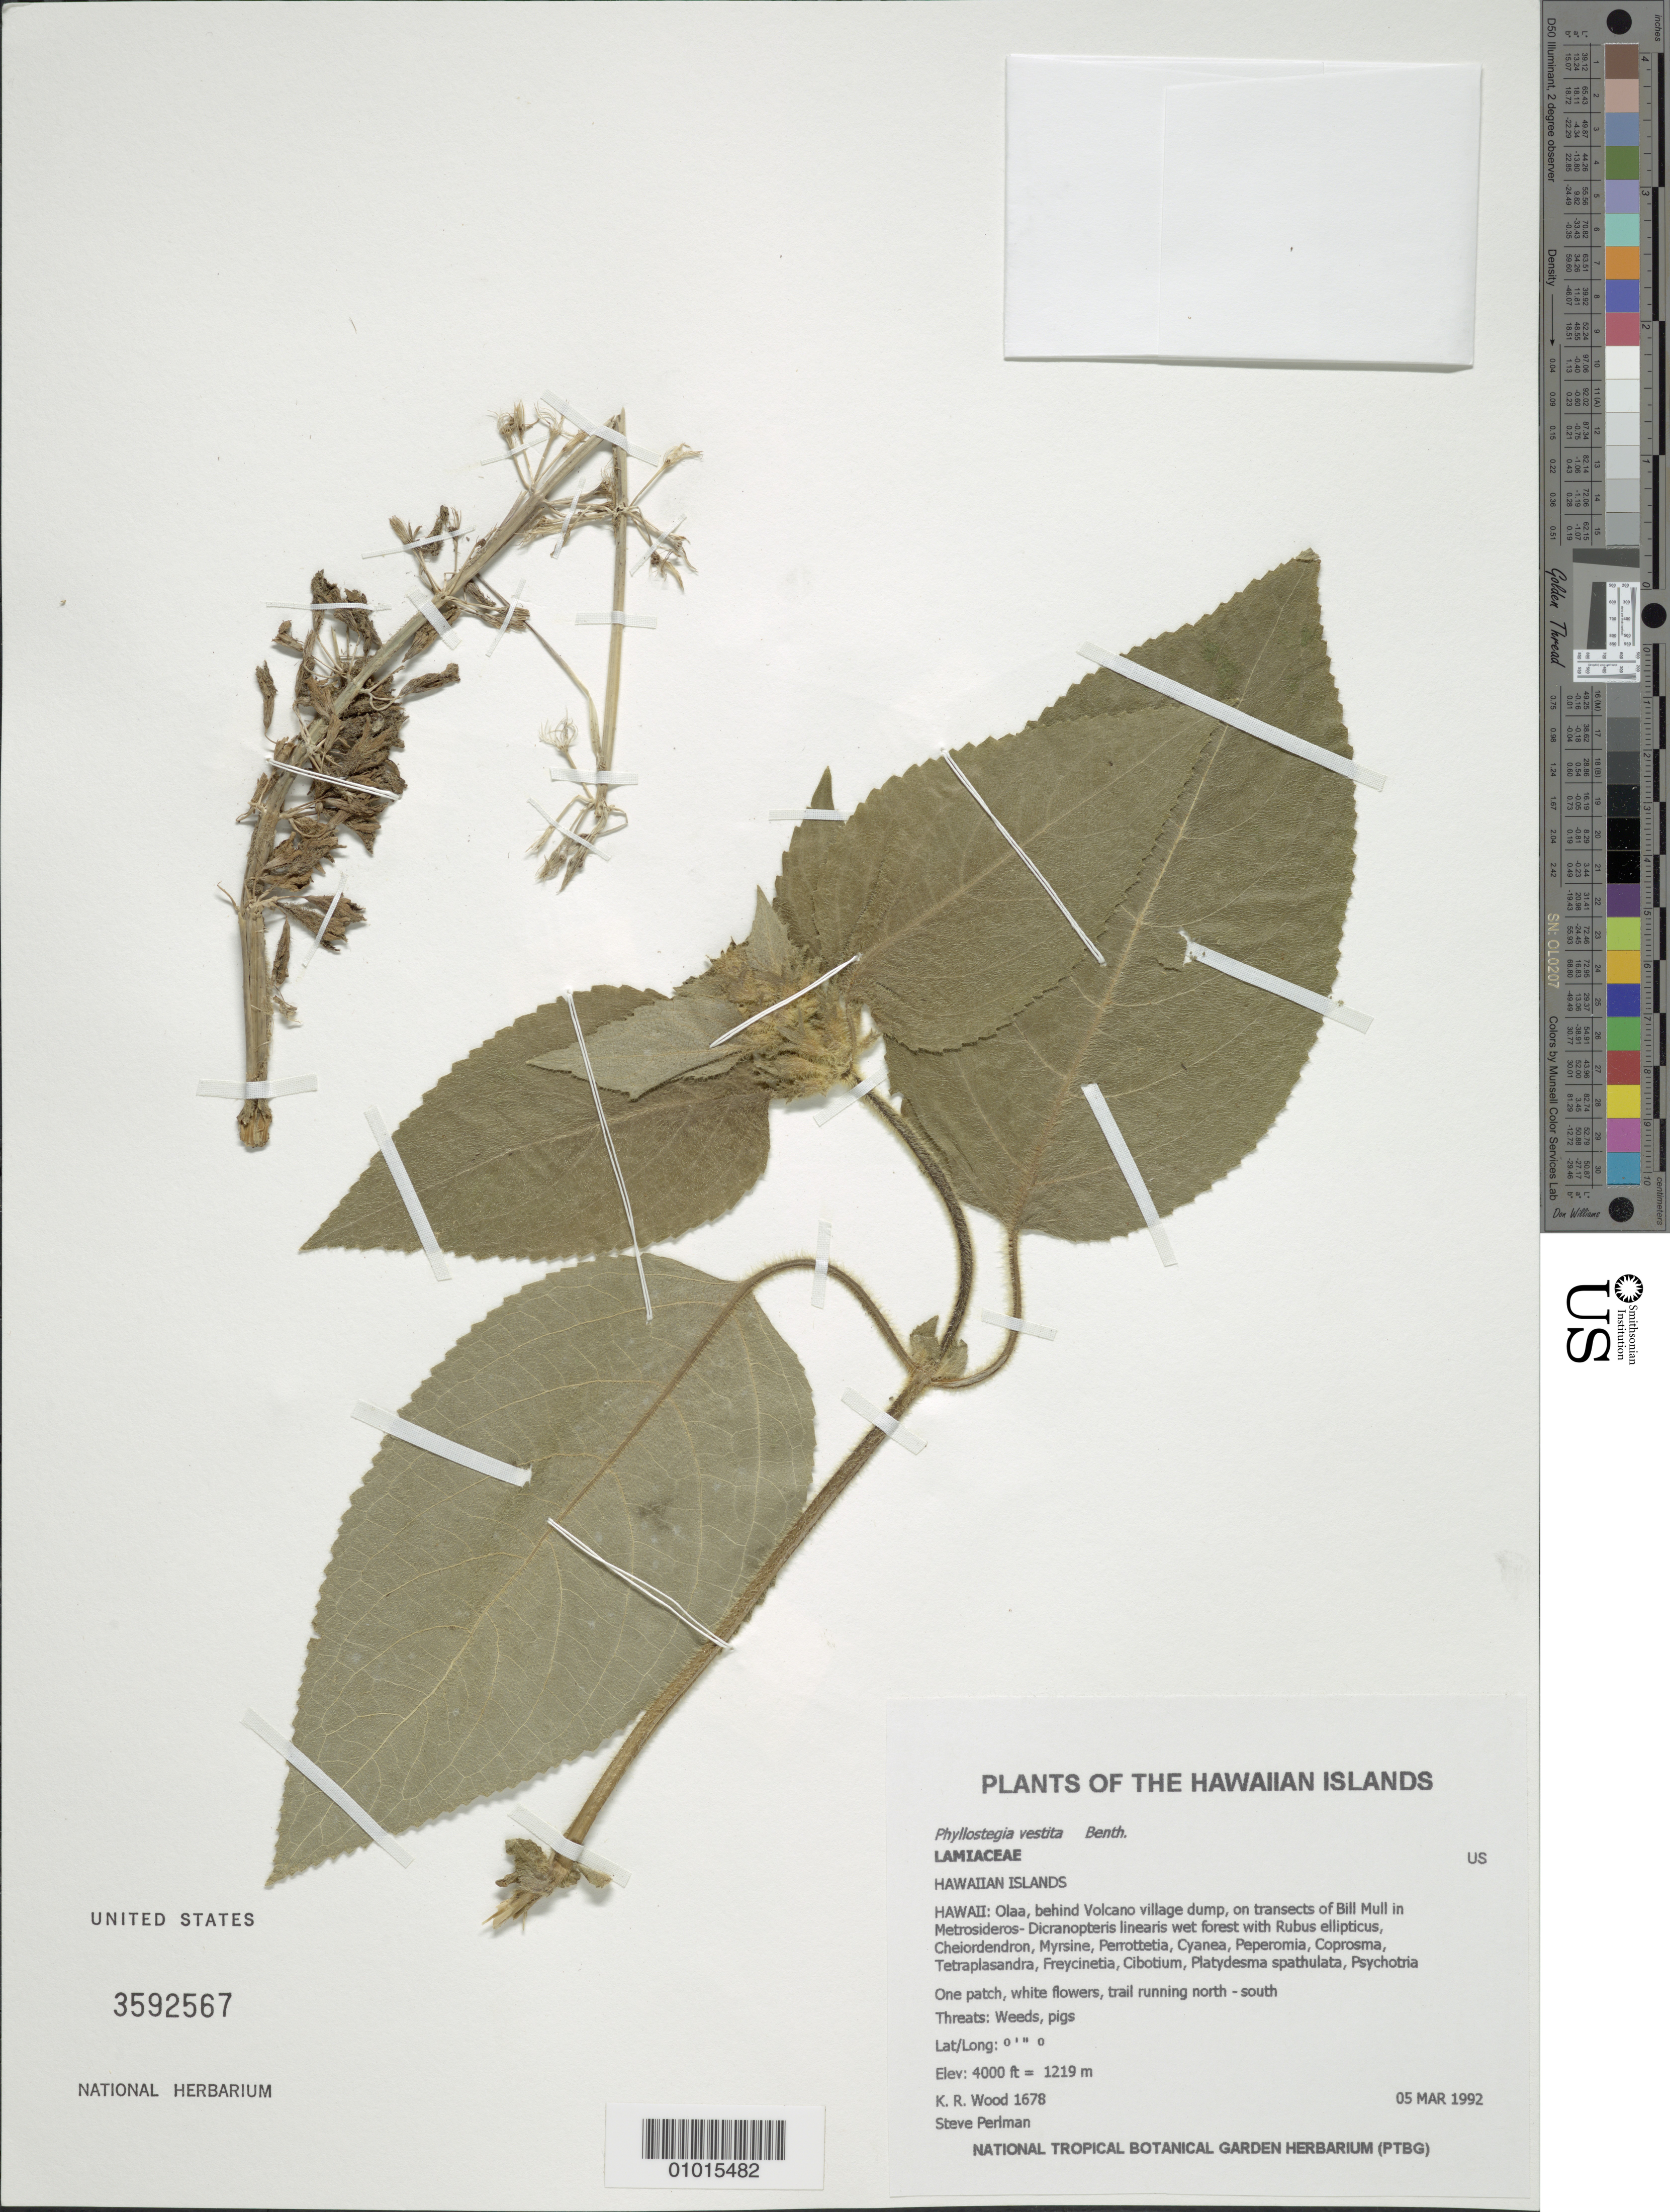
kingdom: Plantae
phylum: Tracheophyta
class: Magnoliopsida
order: Lamiales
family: Lamiaceae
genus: Phyllostegia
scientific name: Phyllostegia vestita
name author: Benth.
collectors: K. R. Wood & S. P. Perlman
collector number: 1678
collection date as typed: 5 Mar 1992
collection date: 1992-03-05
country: United States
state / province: Hawaii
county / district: Hawaii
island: Hawaii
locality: Olea. Behind Volcano village dump, on transects of Bill Mull.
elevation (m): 1219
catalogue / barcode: US 3592567